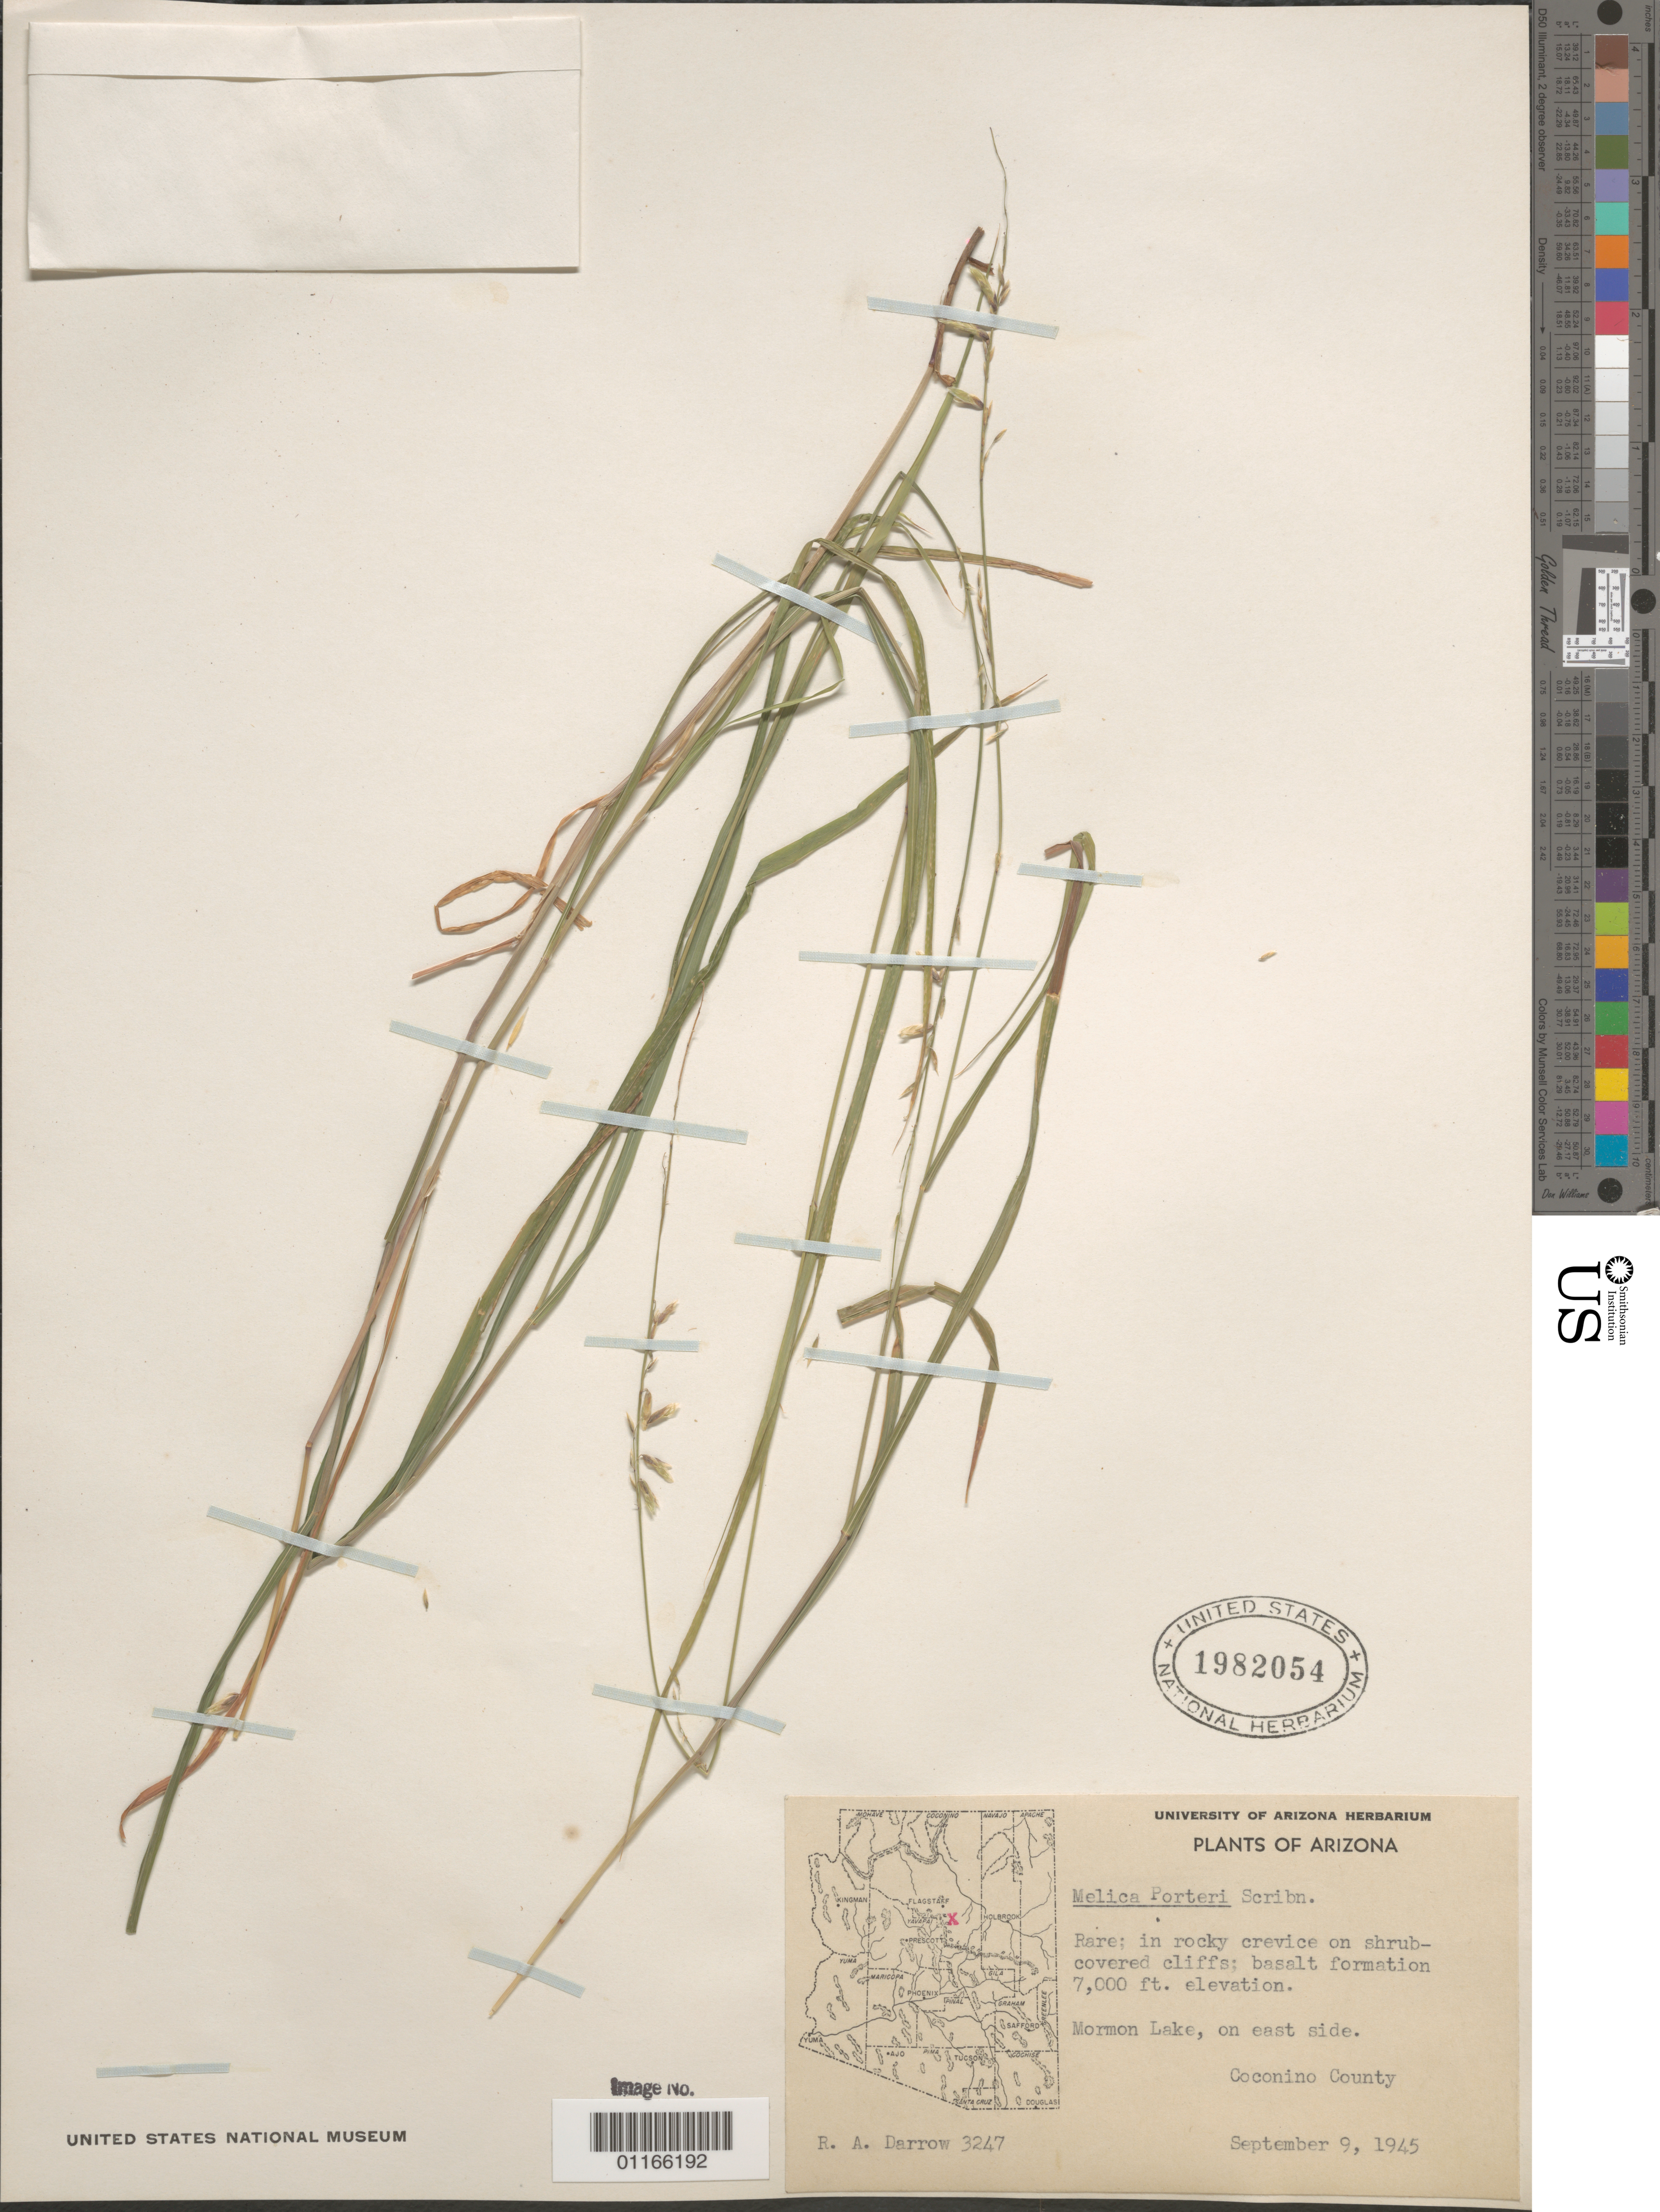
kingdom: Plantae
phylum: Tracheophyta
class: Liliopsida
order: Poales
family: Poaceae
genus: Melica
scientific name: Melica porteri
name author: Scribn.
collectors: R. A. Darrow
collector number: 3247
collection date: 1945-09-09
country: United States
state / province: Arizona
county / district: Coconino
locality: Mormon Lake, on east side.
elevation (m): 2134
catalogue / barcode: US 1982054